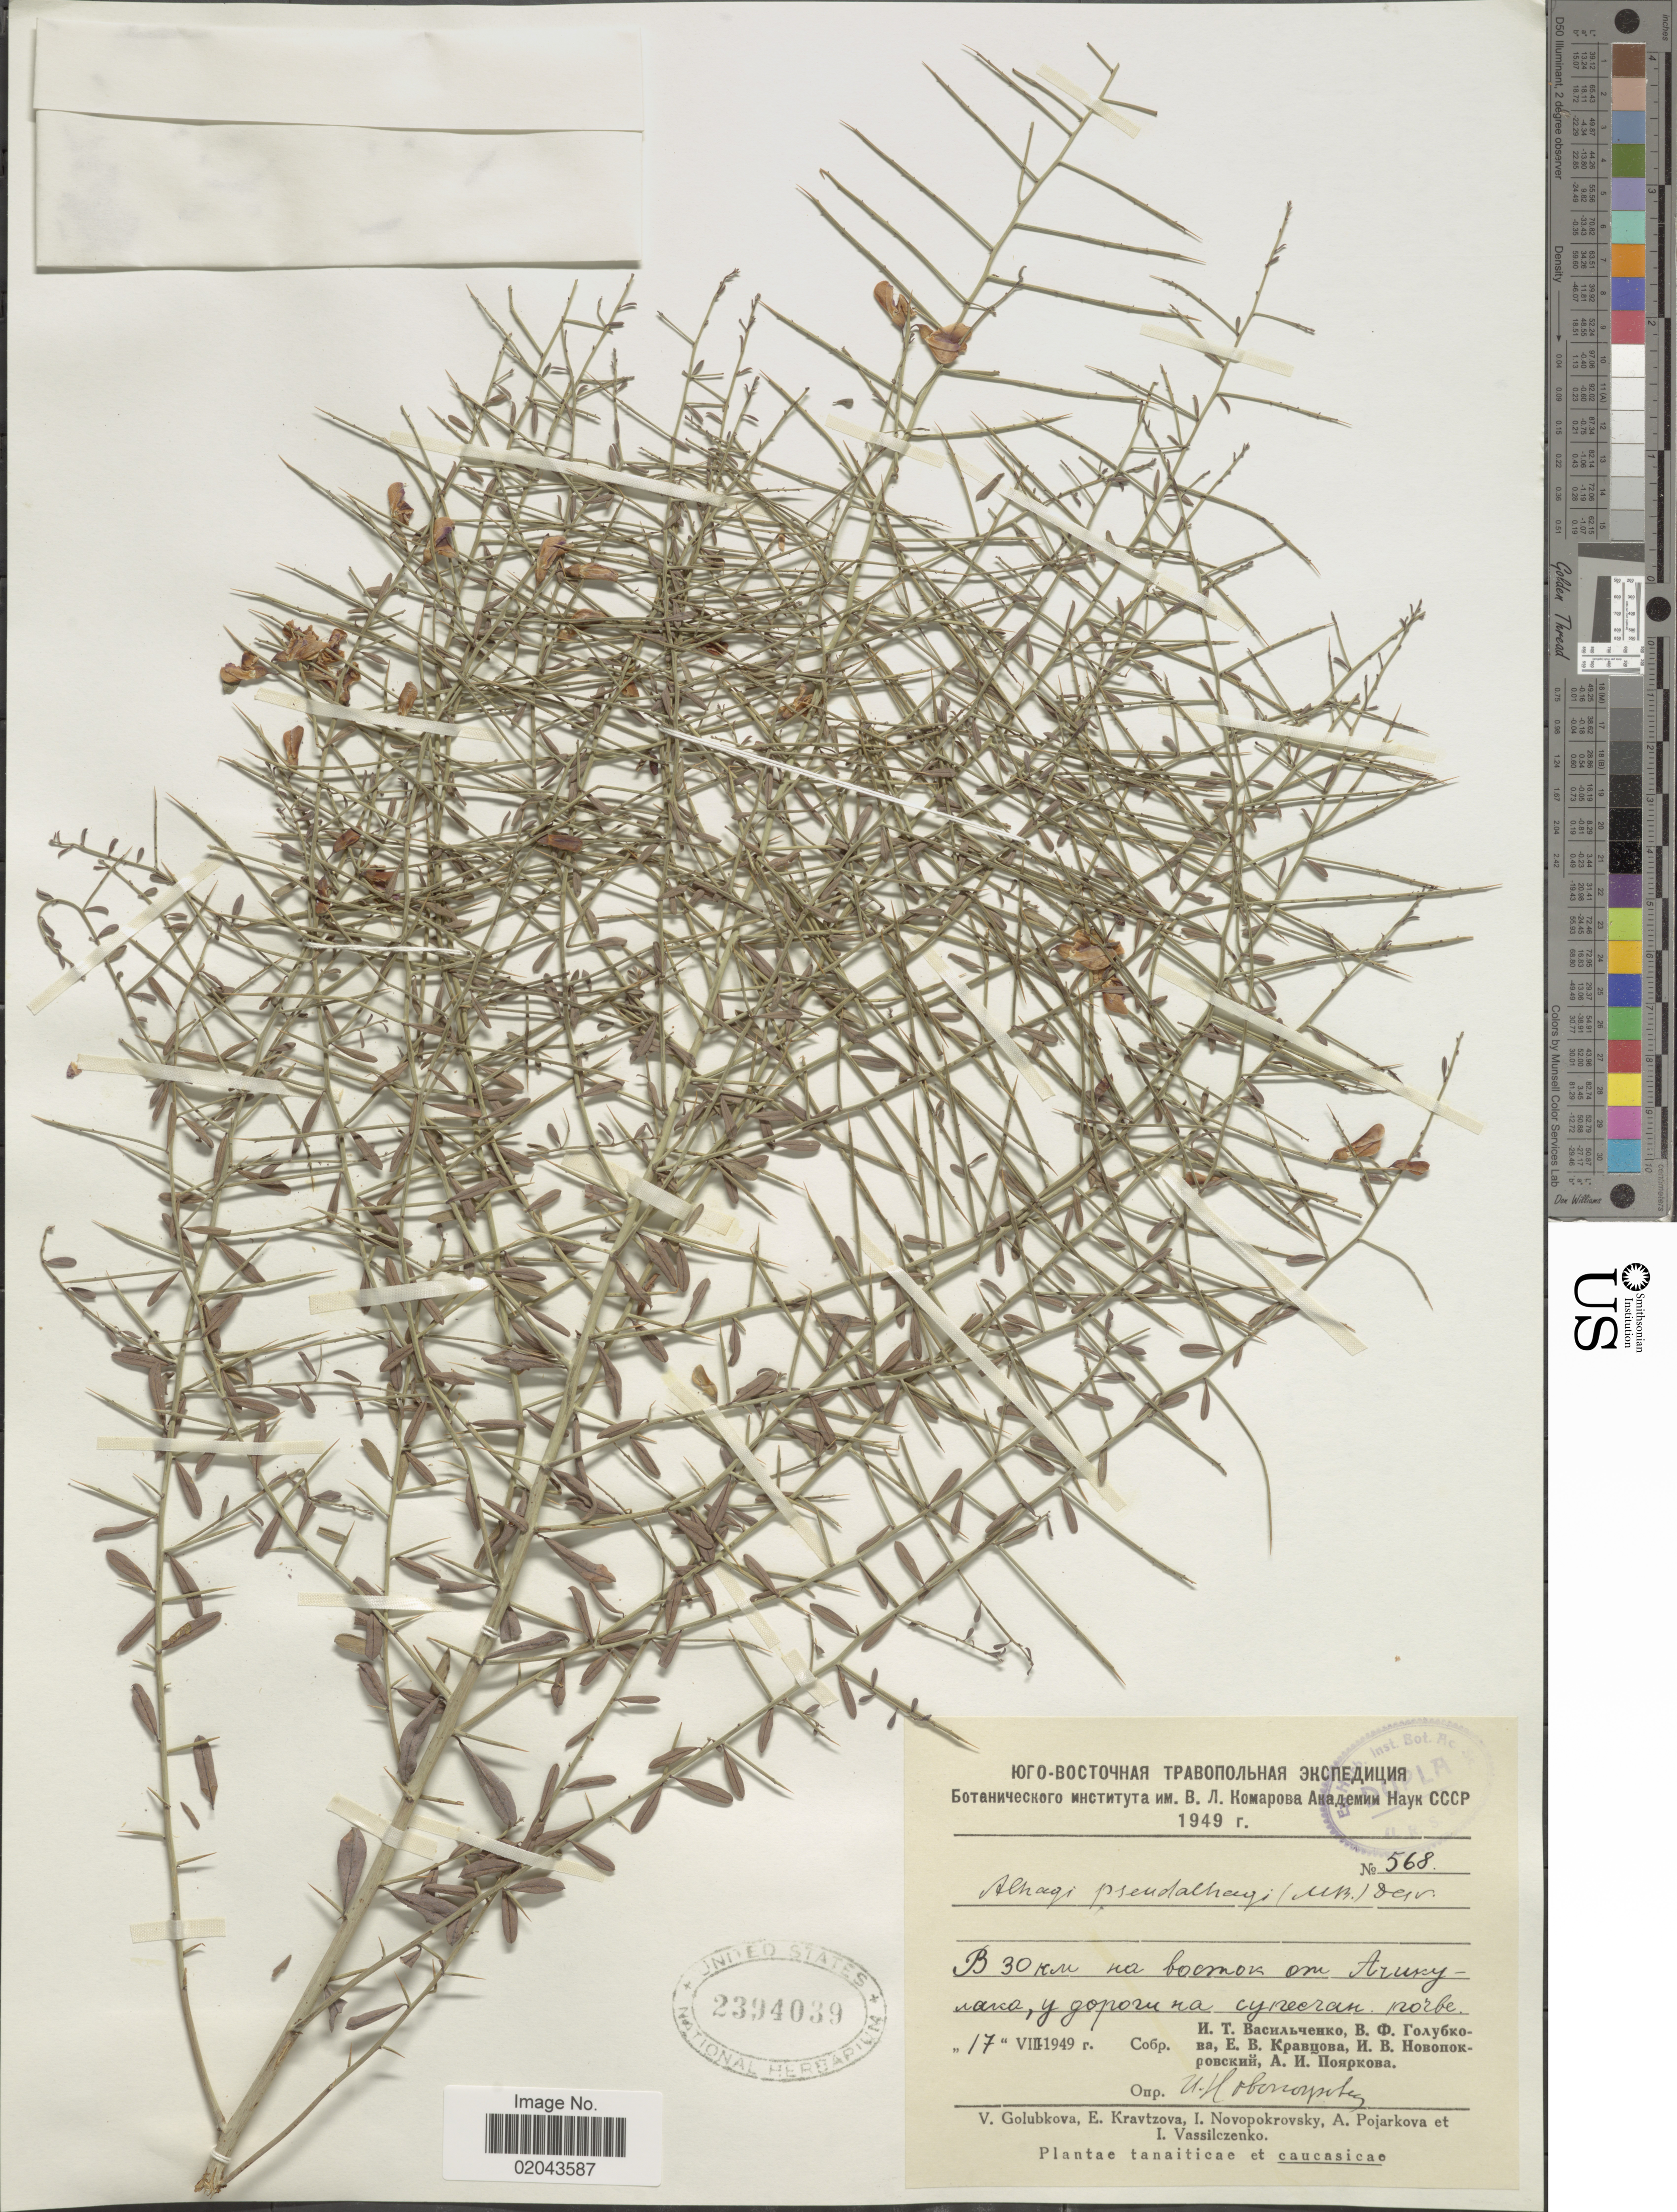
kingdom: Plantae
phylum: Tracheophyta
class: Magnoliopsida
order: Fabales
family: Fabaceae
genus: Alhagi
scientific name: Alhagi pseudalhagi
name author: (M. Bieb.) Desv. ex Wangerin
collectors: I. Vassilczenko, V. F. Golubkova, E. Kravtsova, I. Novopokrovskiy & A. Poyarkova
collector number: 568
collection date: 1949-08-07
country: Russian Federation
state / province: Stavropol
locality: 30 Km E of Achikulak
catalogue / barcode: US 2394039